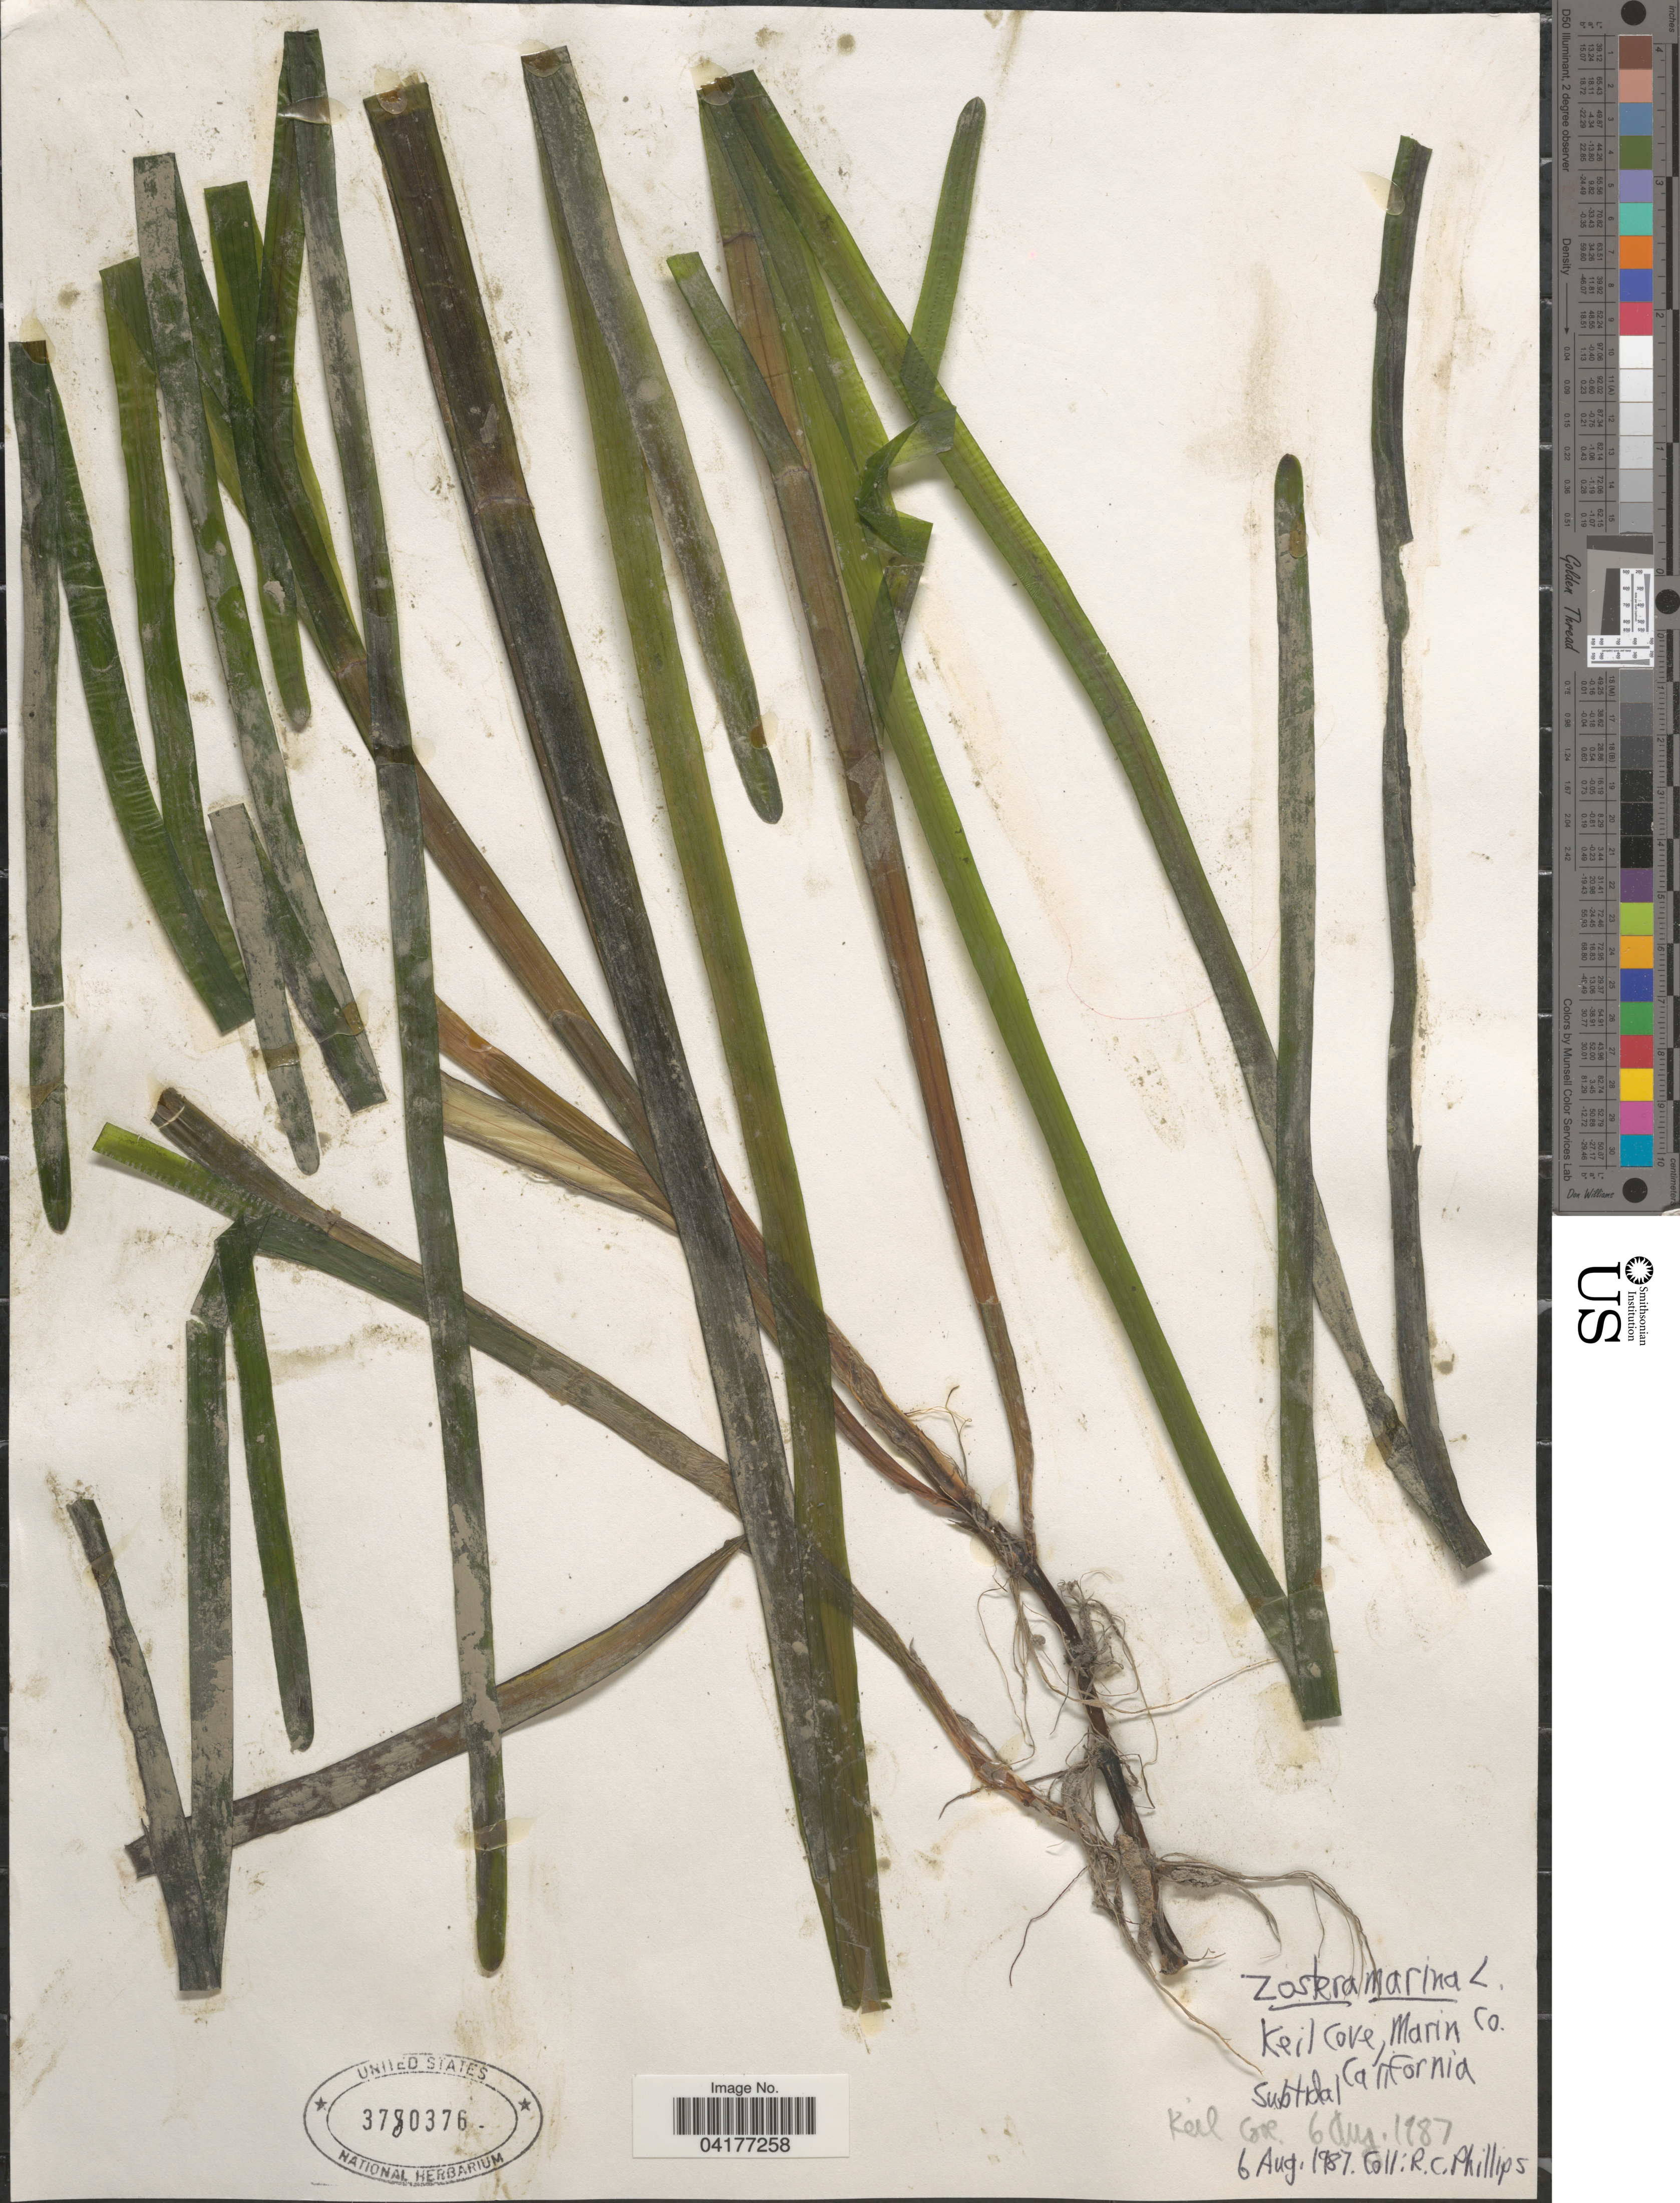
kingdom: Plantae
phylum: Tracheophyta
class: Liliopsida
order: Alismatales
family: Zosteraceae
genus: Zostera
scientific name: Zostera marina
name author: L.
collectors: R. C. Phillips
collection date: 1987-08-06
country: United States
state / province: California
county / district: Marin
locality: Keil Cove, Marin Co. Subtidal.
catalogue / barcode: US 3780376